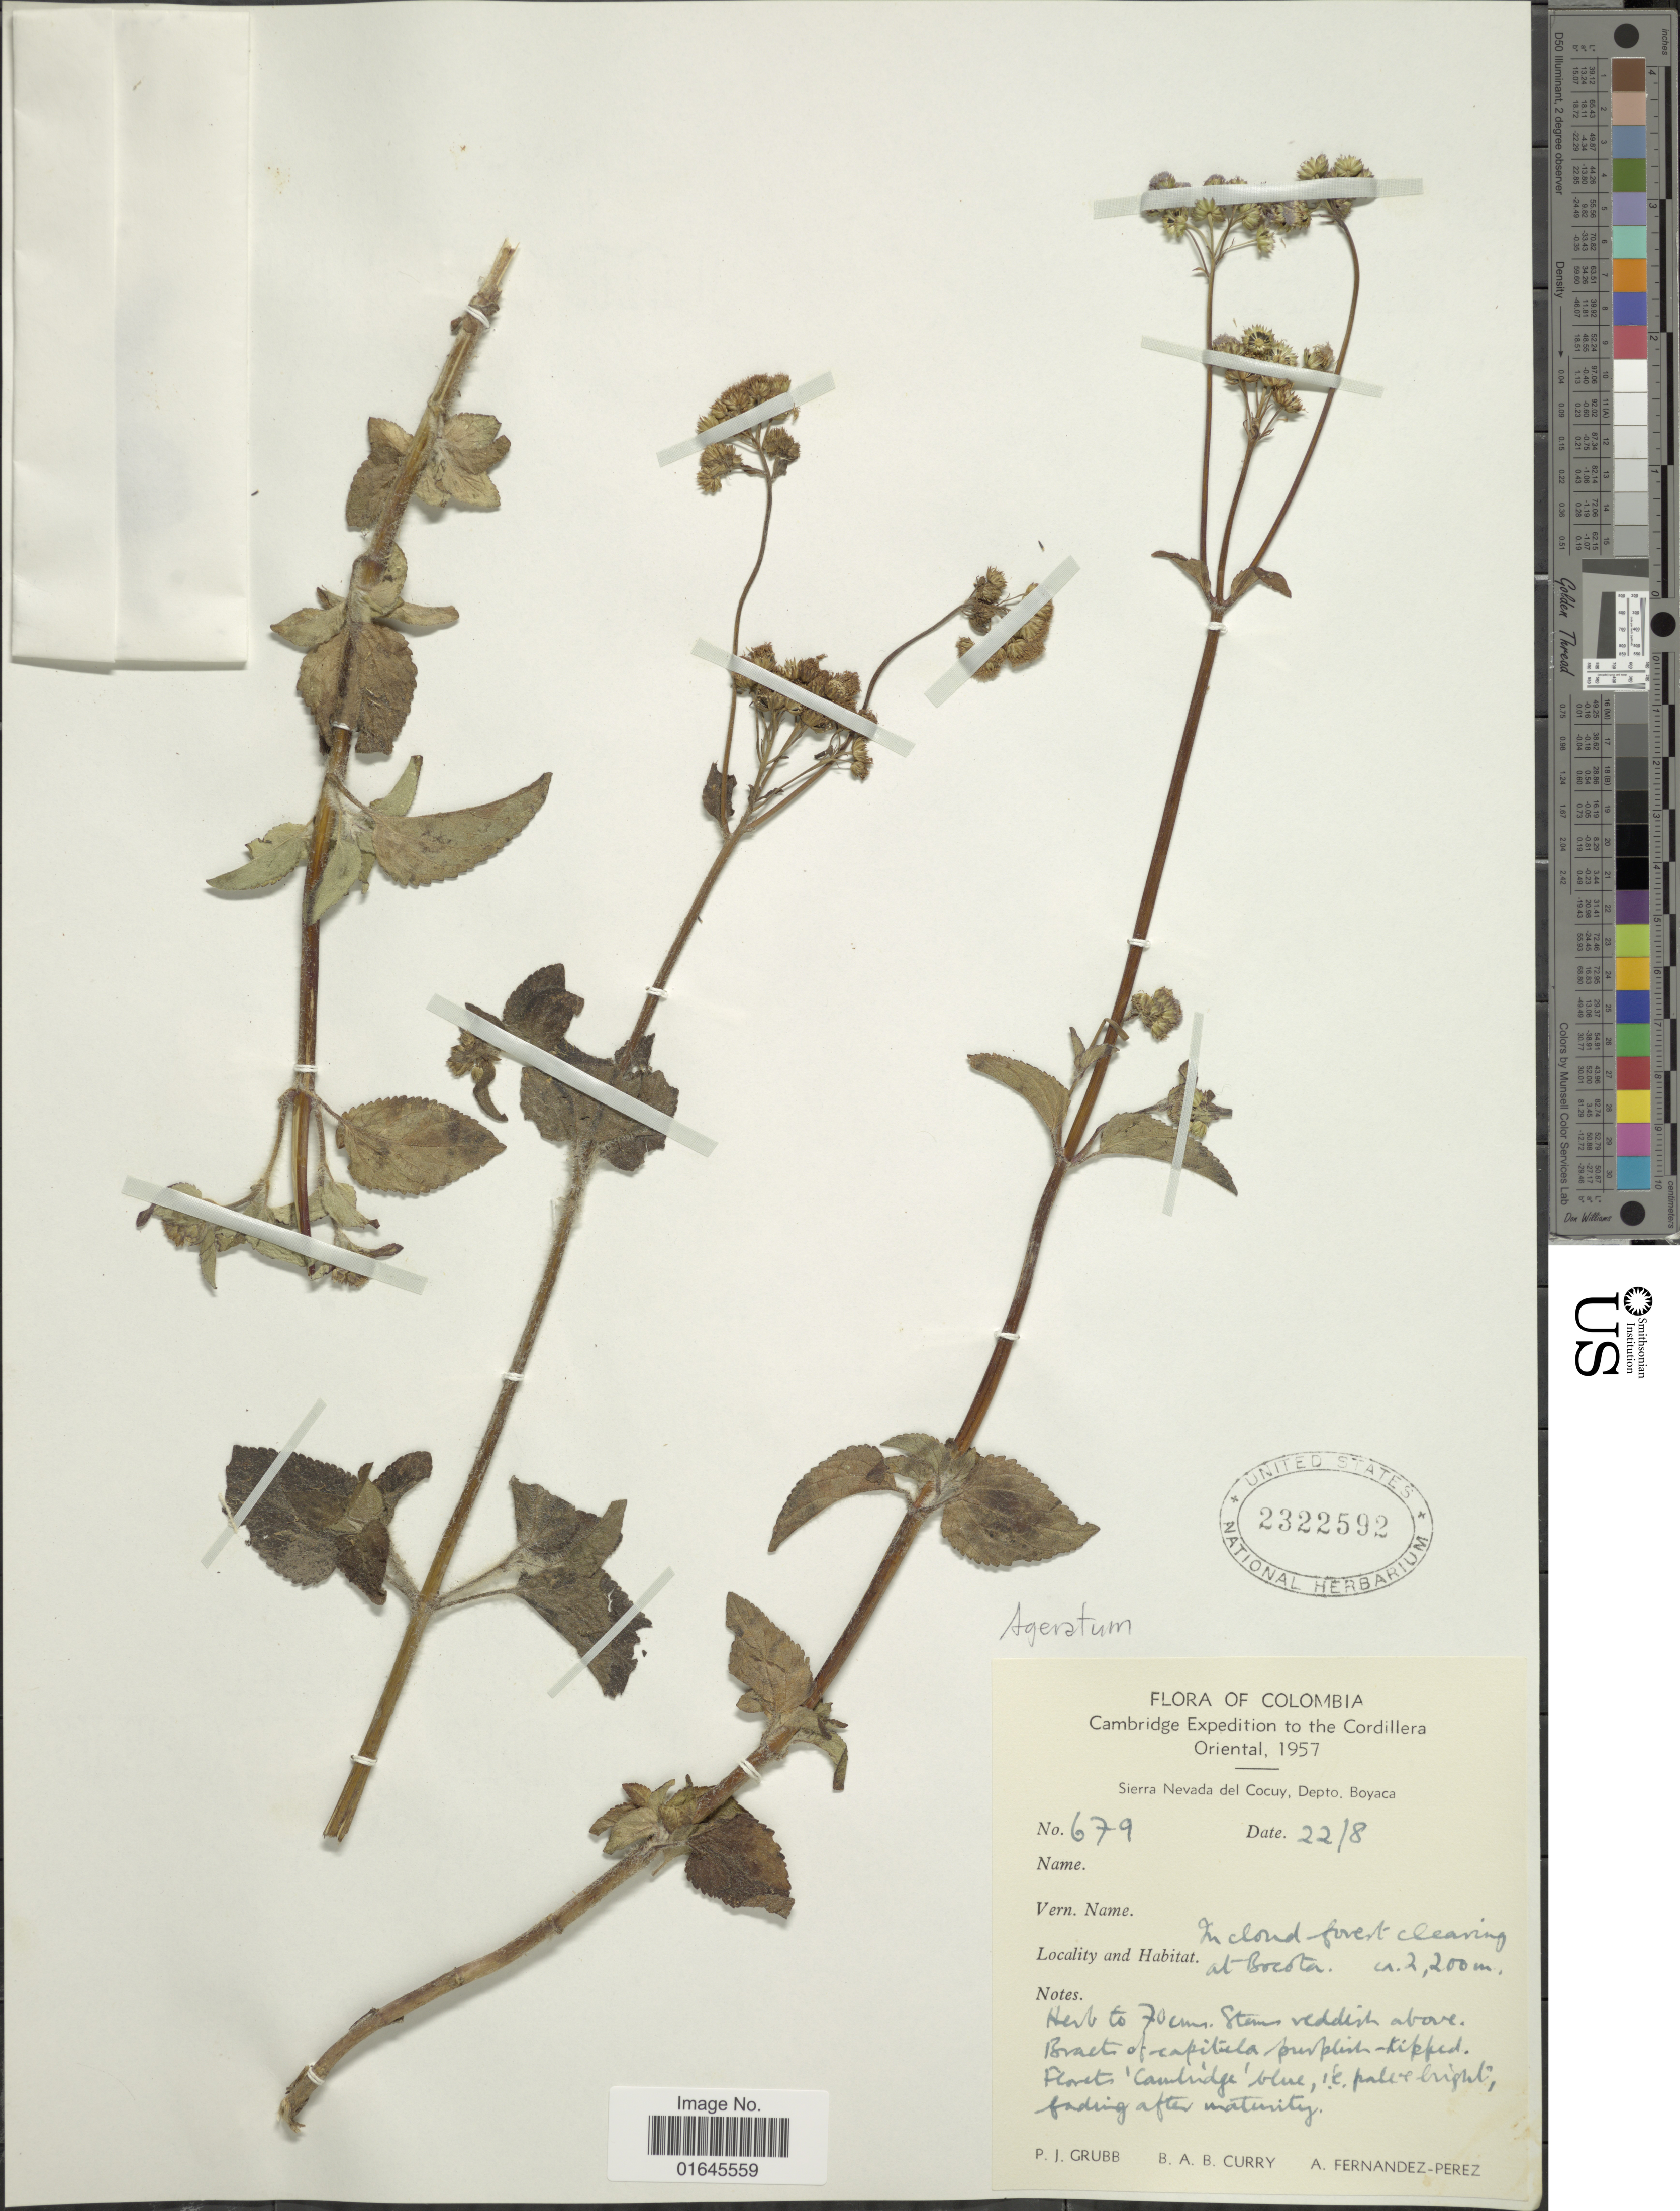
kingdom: Plantae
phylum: Tracheophyta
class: Magnoliopsida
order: Asterales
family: Asteraceae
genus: Ageratum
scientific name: Ageratum sp.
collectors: P. J. Grubb, B. Curry & A. Fernández-Pérez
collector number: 679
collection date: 1957-08-22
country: Colombia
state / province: Boyacá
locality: Sierra Nevada del Cocuy, In cloud forest clearing at Bocota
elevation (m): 2200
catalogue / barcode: US 2322592